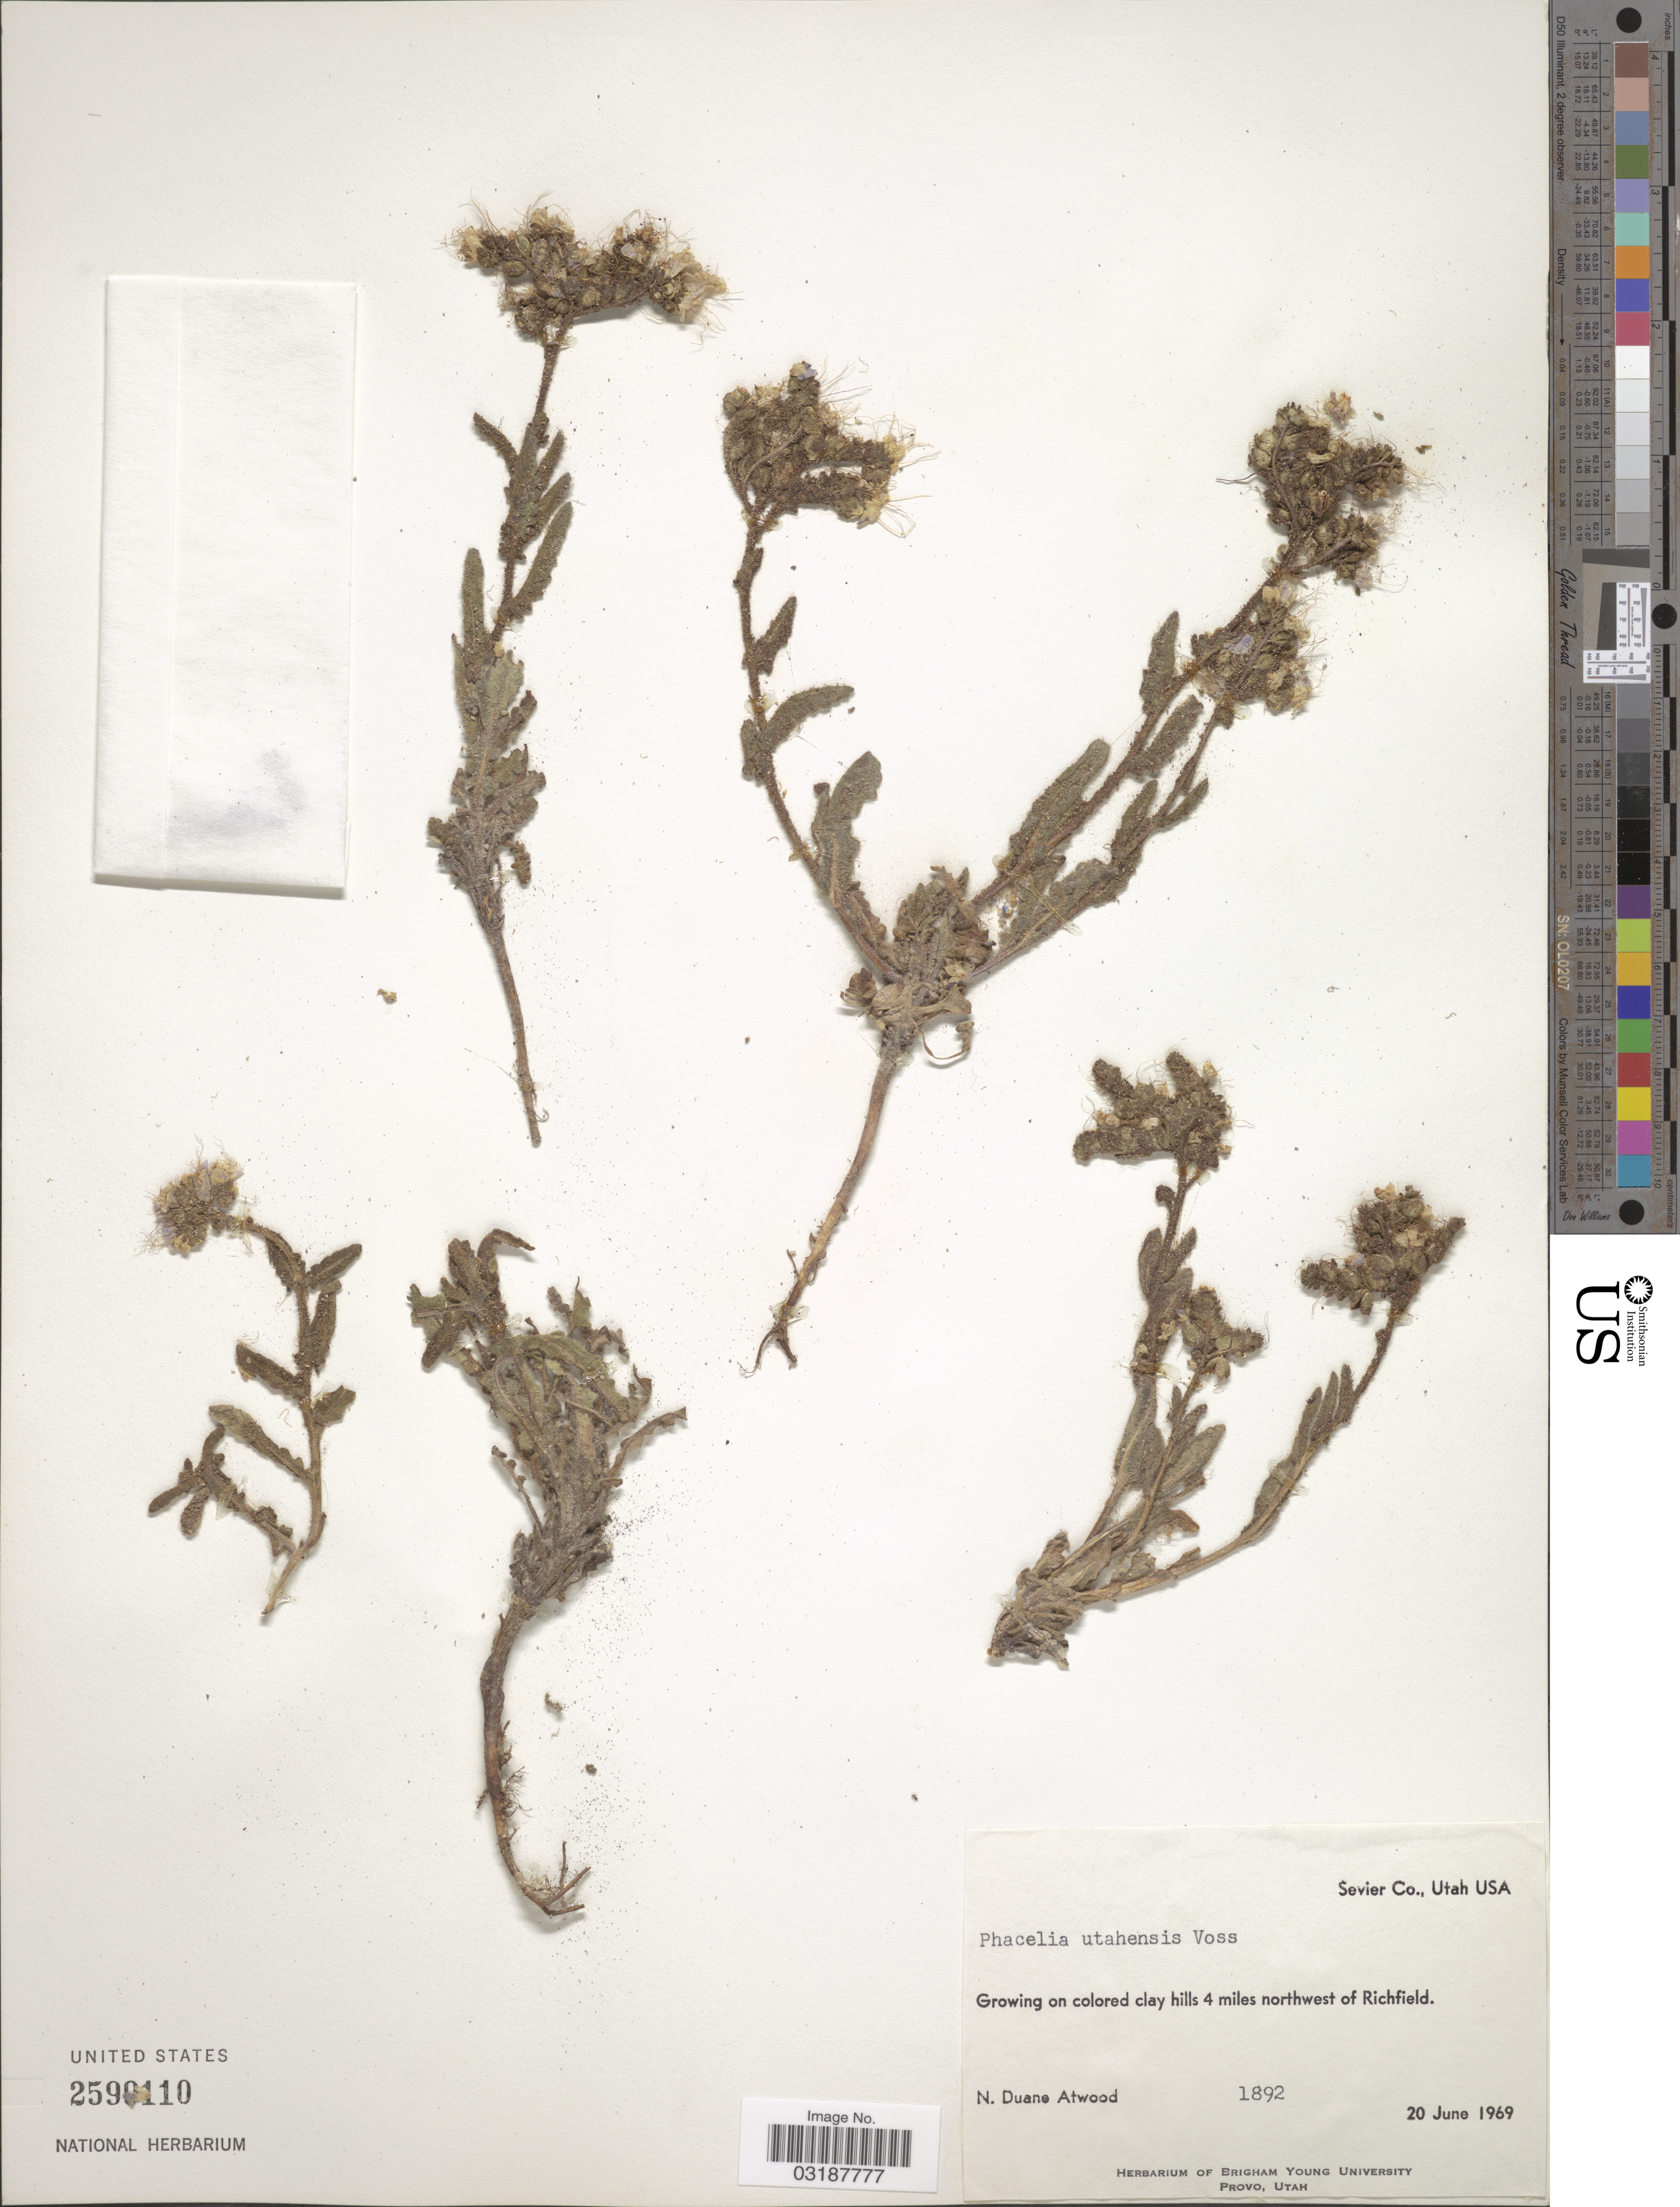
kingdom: Plantae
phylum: Tracheophyta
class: Magnoliopsida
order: Boraginales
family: Hydrophyllaceae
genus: Phacelia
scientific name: Phacelia utahensis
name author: J.W. Voss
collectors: N. Atwood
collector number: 1892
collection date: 1969-06-20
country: United States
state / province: Utah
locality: Sevier Co., Utah, Growing on colored clay hills 4 miles northwest of Richfield.